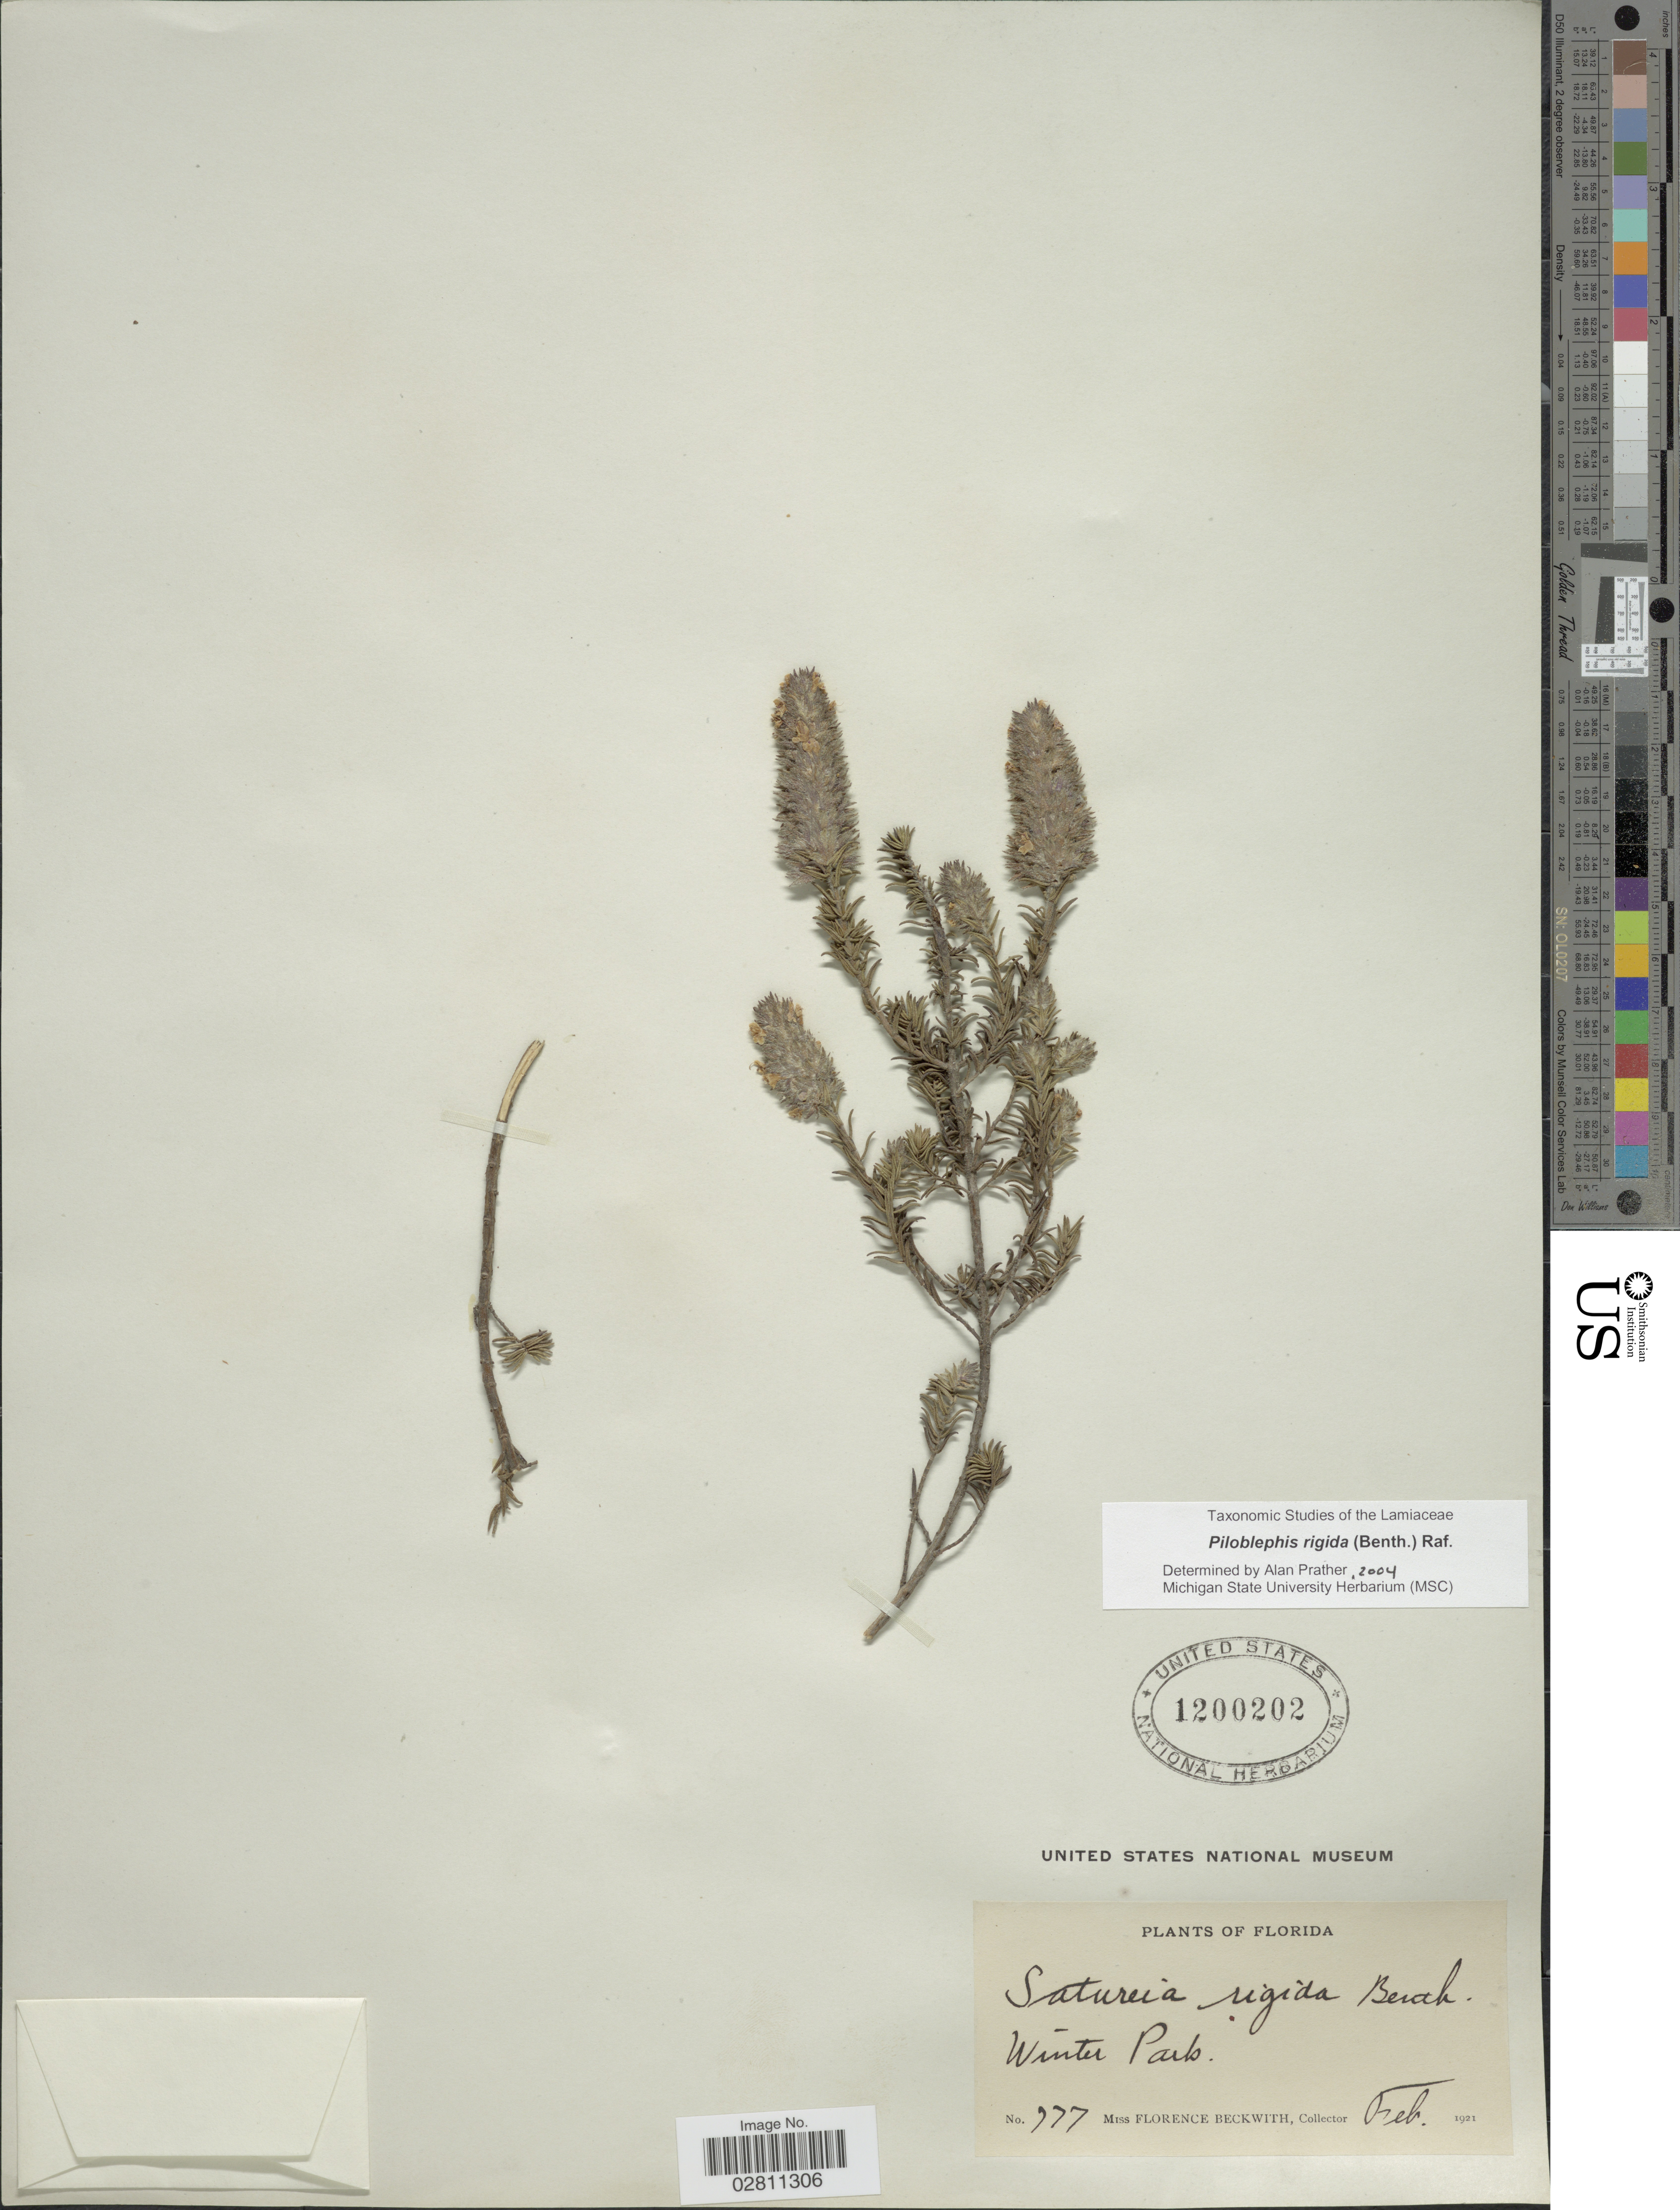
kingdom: Plantae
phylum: Tracheophyta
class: Magnoliopsida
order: Lamiales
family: Lamiaceae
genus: Piloblephis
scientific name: Piloblephis rigida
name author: (Bartram ex Benth.) Raf.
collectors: F. Beckwith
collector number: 777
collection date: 1921-02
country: United States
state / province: Florida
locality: Winter Park.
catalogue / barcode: US 1200202